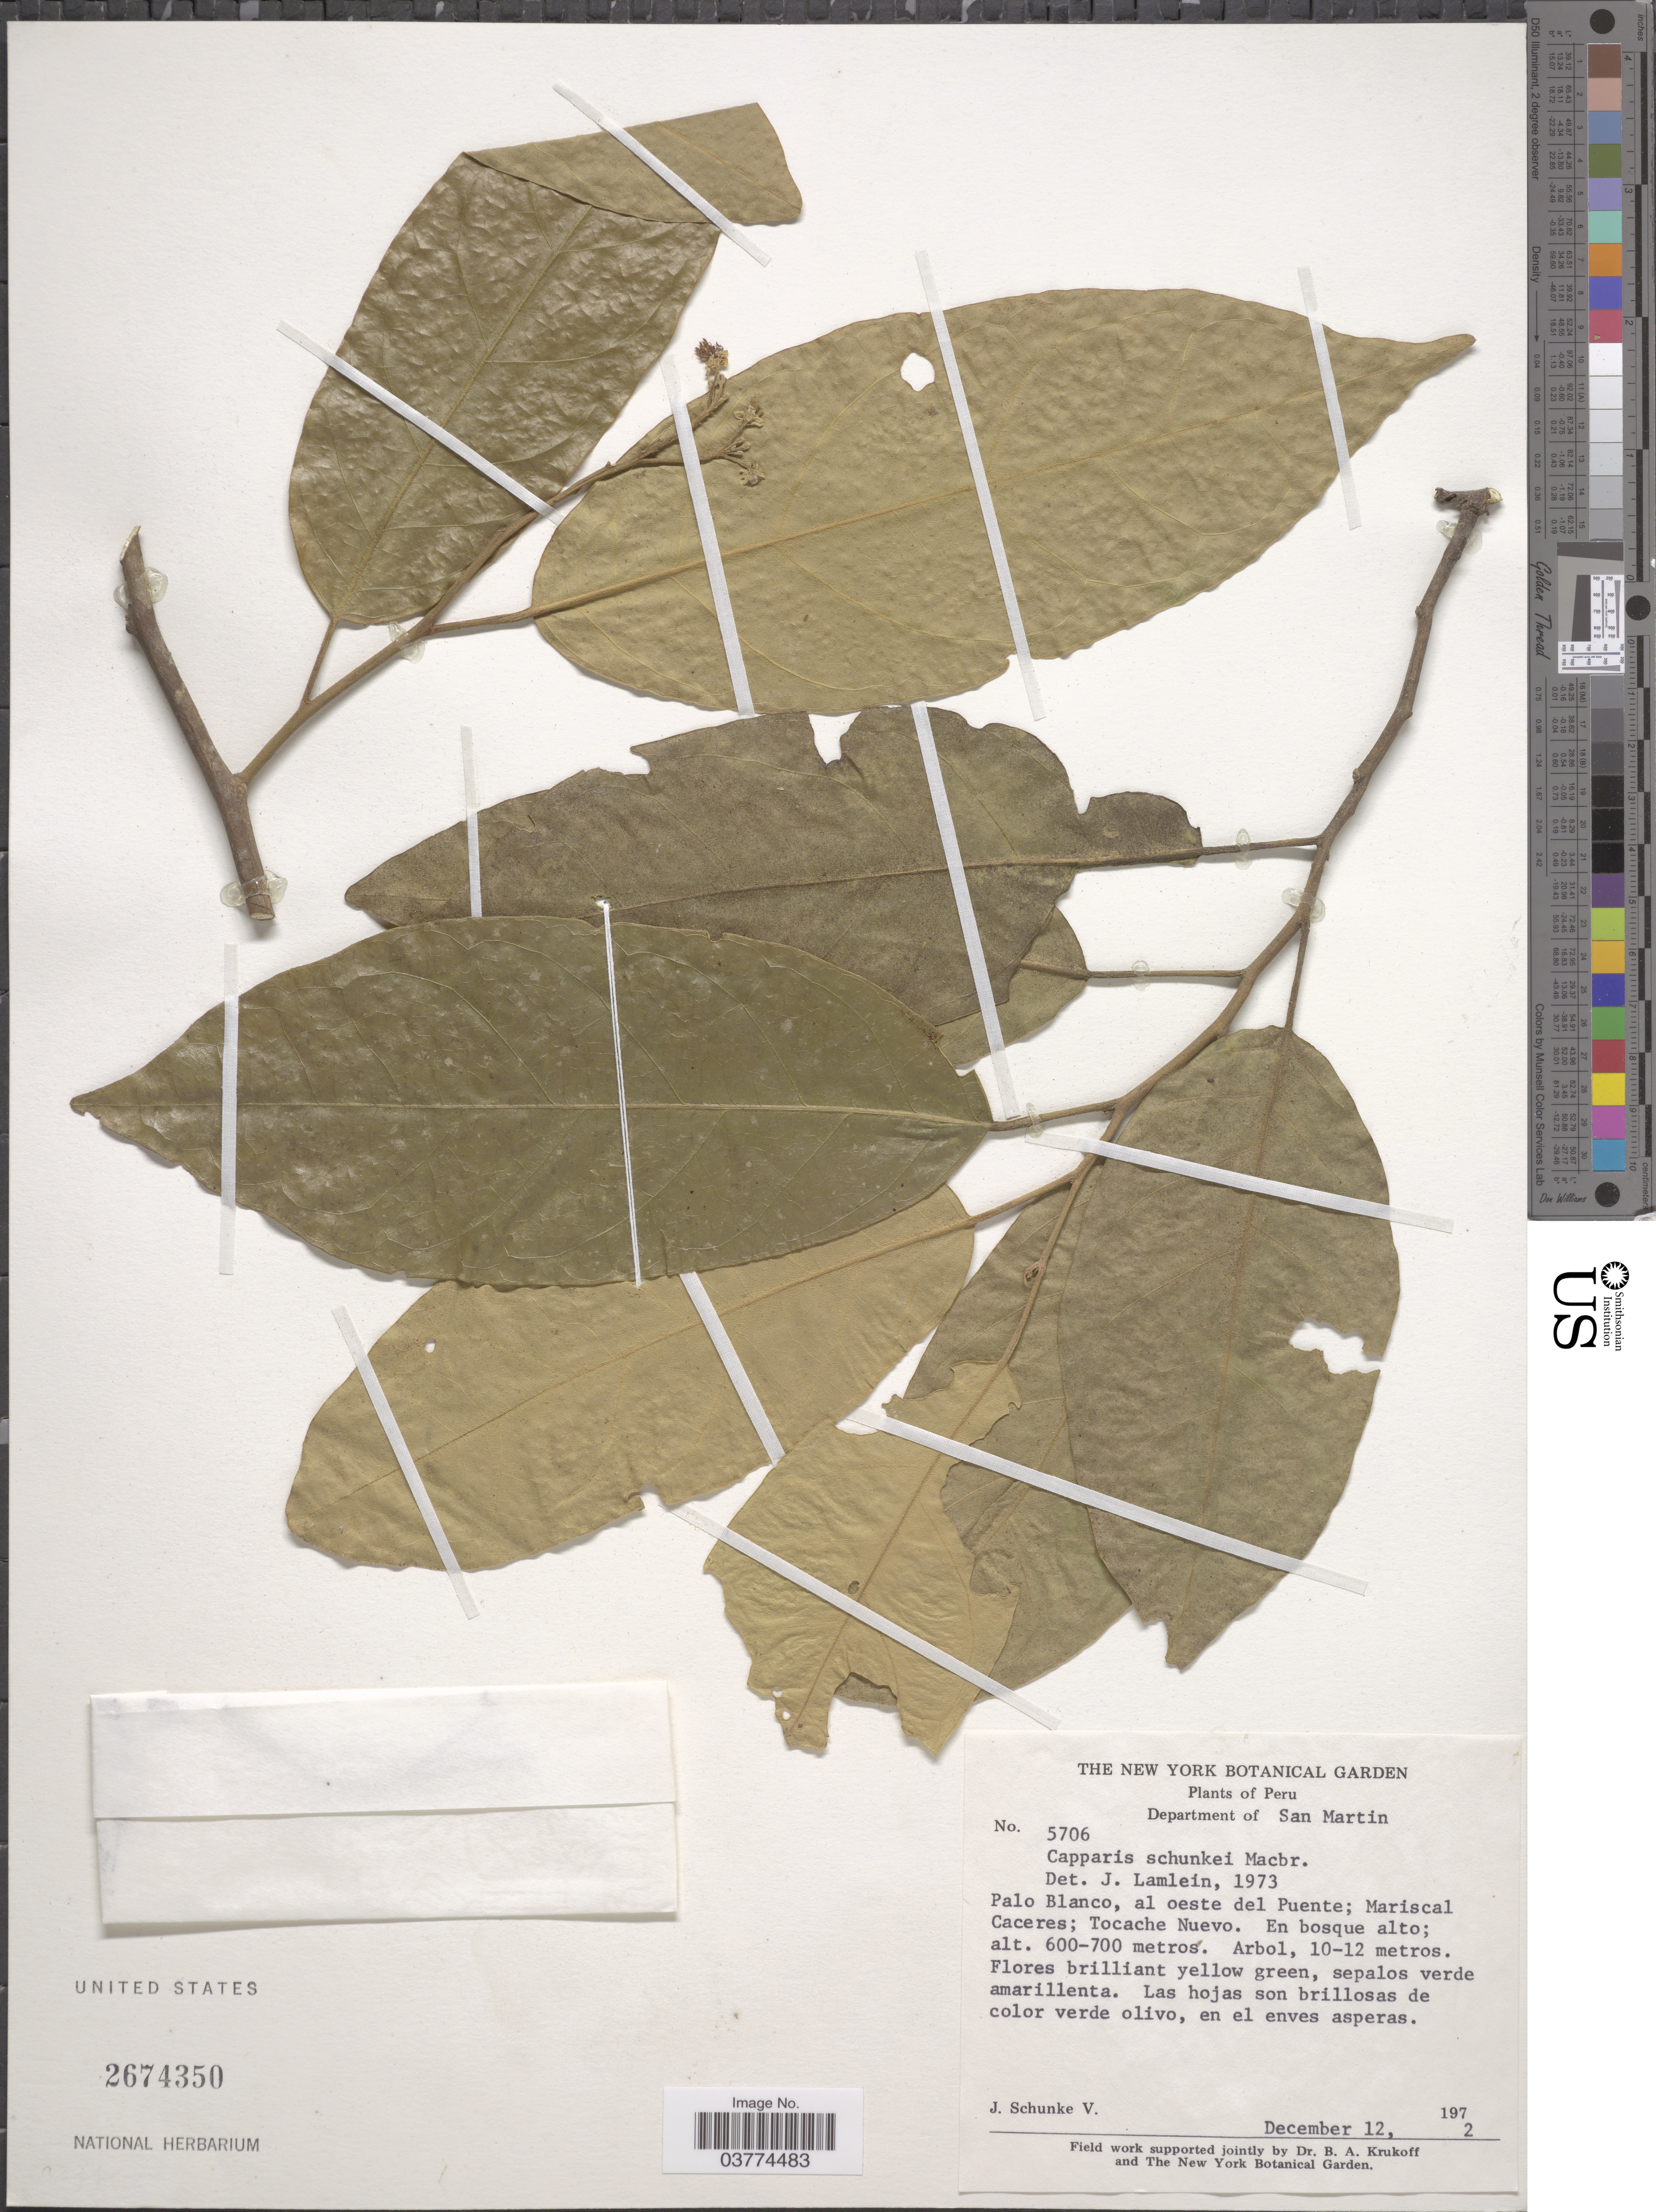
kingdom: Plantae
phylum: Tracheophyta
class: Magnoliopsida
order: Brassicales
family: Capparaceae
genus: Preslianthus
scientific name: Preslianthus pittieri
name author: (Standl.) Cornejo & Iltis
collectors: J. Schunke Vigo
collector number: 5706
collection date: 1972-12-12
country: Peru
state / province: San Martín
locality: Department of San Martin. Palo Blanco, al oeste del Puente; Mariscal Caceres; Tocache Nuevo.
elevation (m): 600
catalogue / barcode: US 2674350